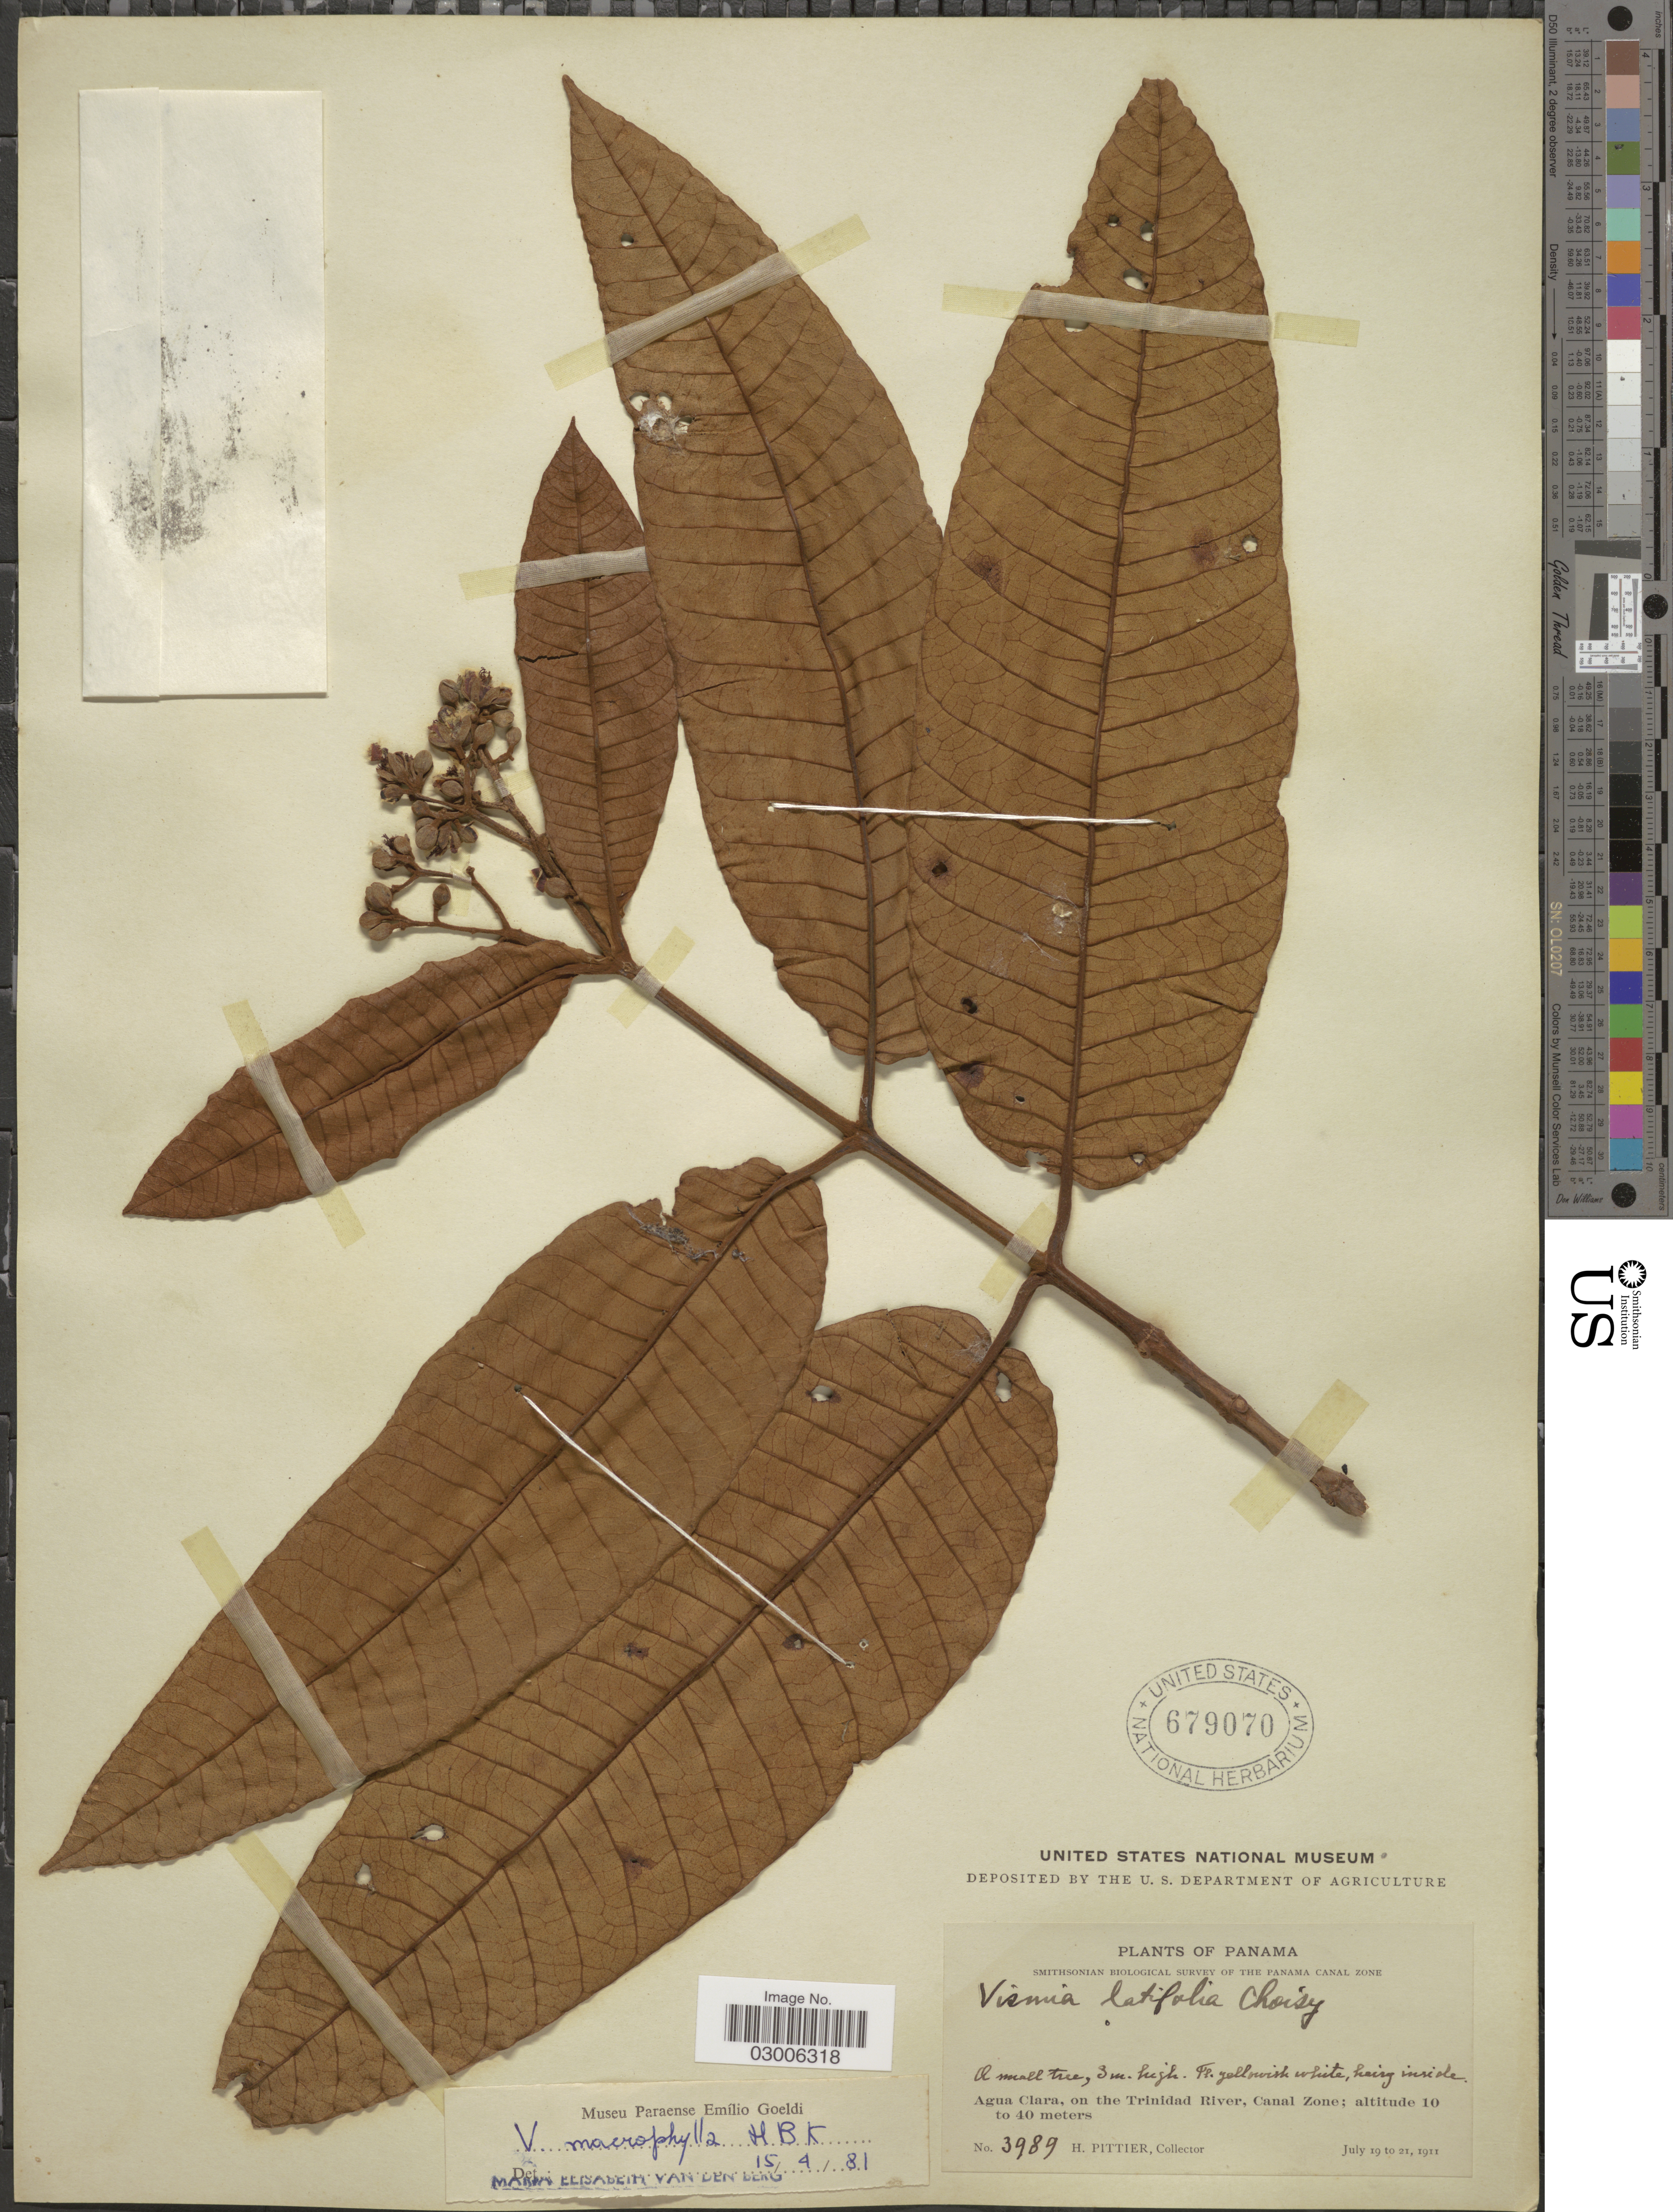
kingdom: Plantae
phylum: Tracheophyta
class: Magnoliopsida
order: Malpighiales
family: Hypericaceae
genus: Vismia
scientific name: Vismia macrophylla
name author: Kunth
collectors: H. F. Pittier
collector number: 3989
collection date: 1911-07-19/1911-07-21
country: Panama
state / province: Colón / Panamá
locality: Agua Clara, on the Trinidad River, Canal Zone.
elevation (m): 10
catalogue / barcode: US 679070